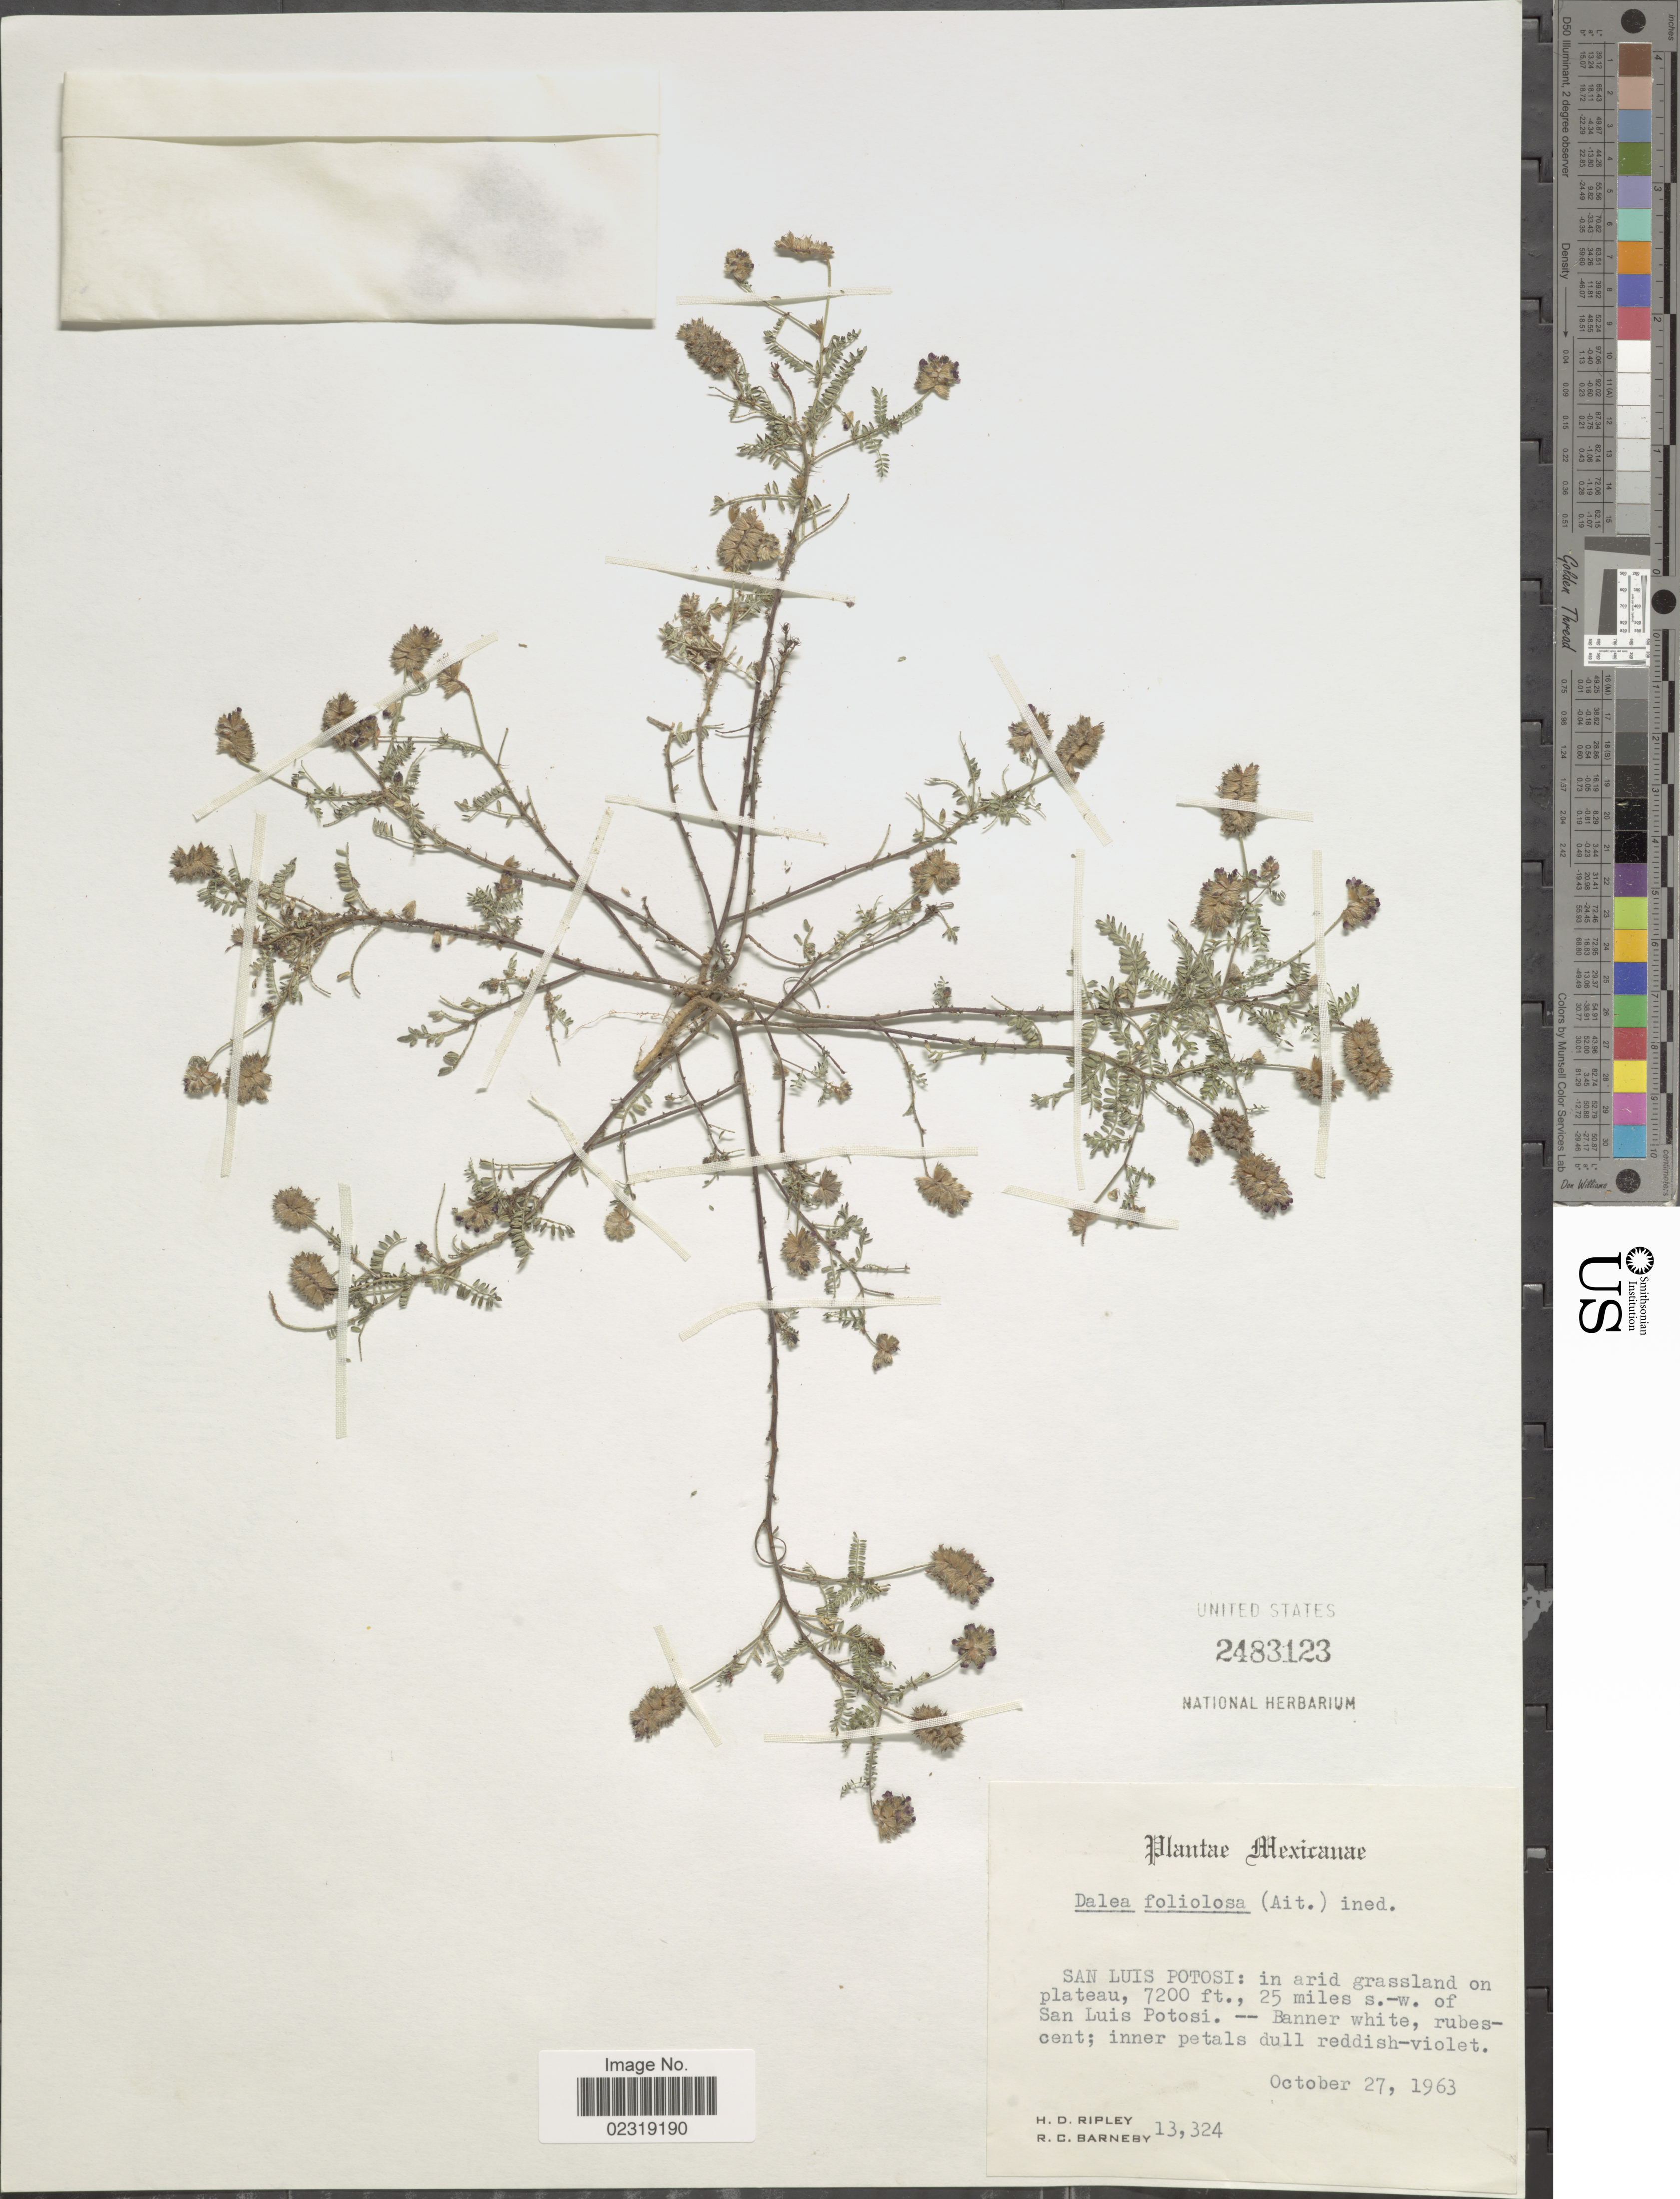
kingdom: Plantae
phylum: Tracheophyta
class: Magnoliopsida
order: Fabales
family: Fabaceae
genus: Dalea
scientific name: Dalea foliolosa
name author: (Aiton) Barneby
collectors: H. Ripley & R. C. Barneby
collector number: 13324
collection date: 1963-10-27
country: Mexico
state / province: San Luis Potosí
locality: In arid grassland on plateau, 25 miles s.-w. of San Luis Potosi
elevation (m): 2195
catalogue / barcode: US 2483123